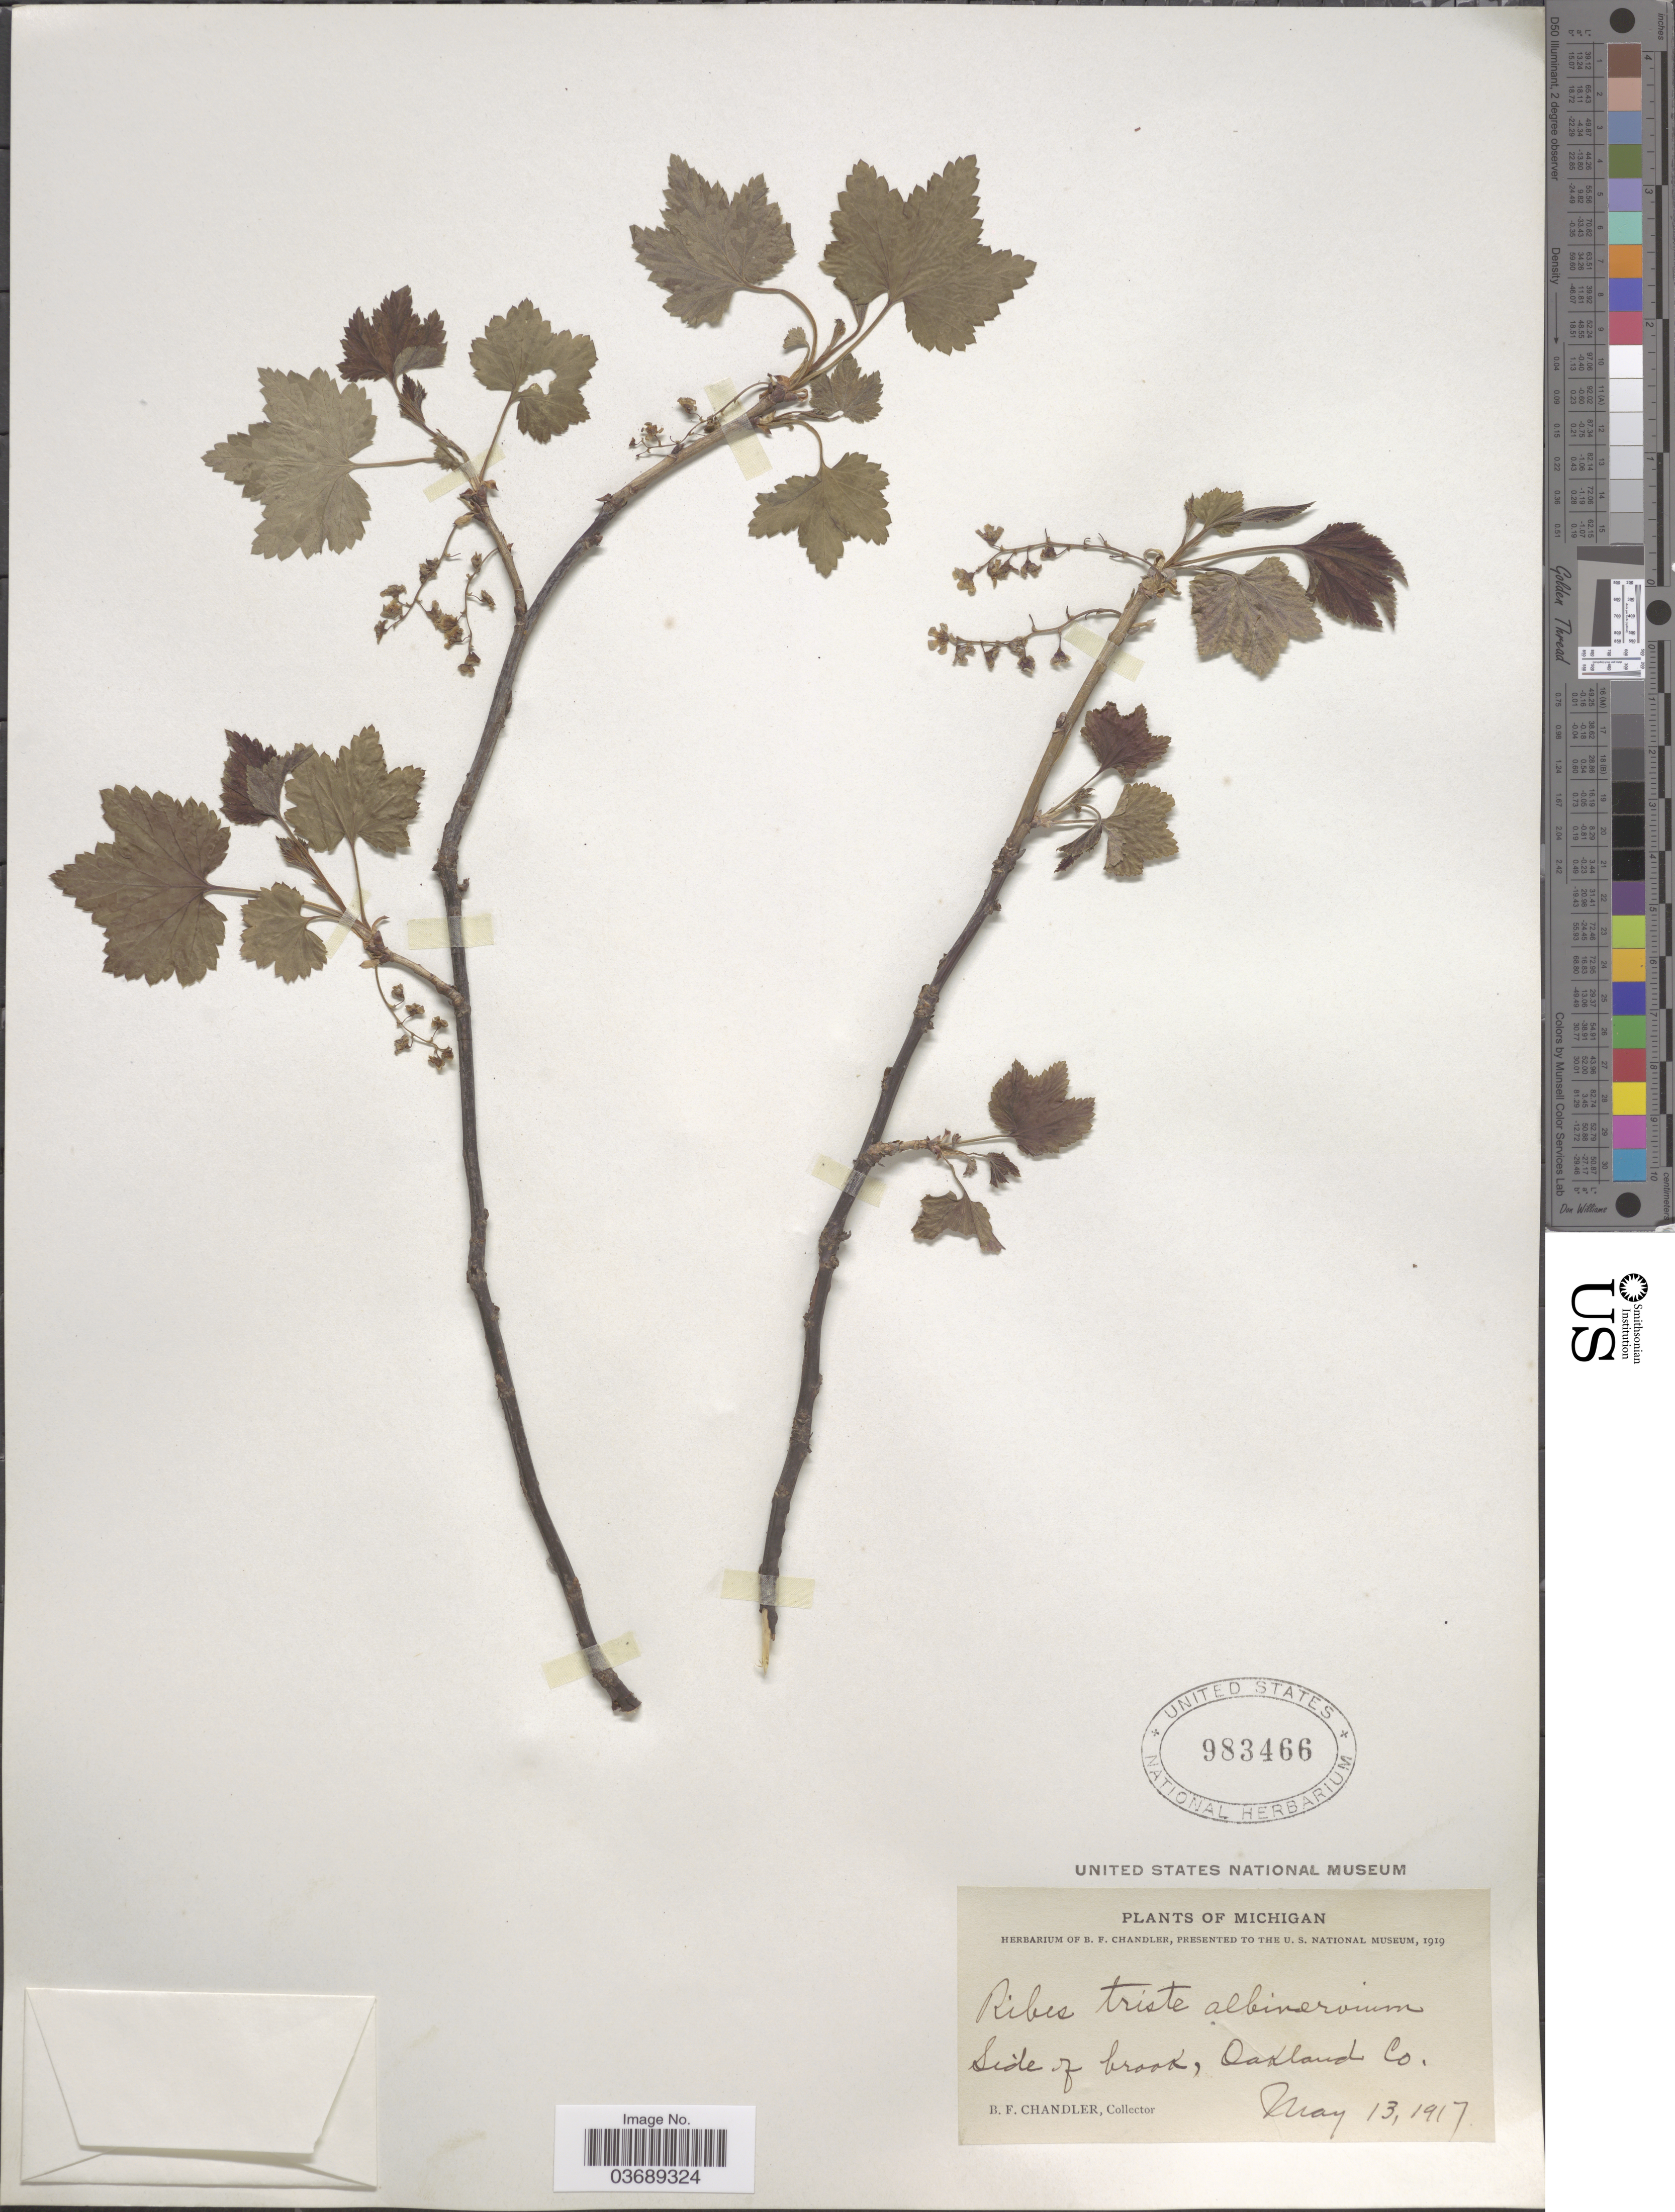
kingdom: Plantae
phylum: Tracheophyta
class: Magnoliopsida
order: Saxifragales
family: Grossulariaceae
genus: Ribes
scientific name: Ribes triste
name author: Pall.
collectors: B. F. Chandler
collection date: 1917-05-13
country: United States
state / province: Michigan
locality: Side of brook, Oakland Co.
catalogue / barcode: US 983466